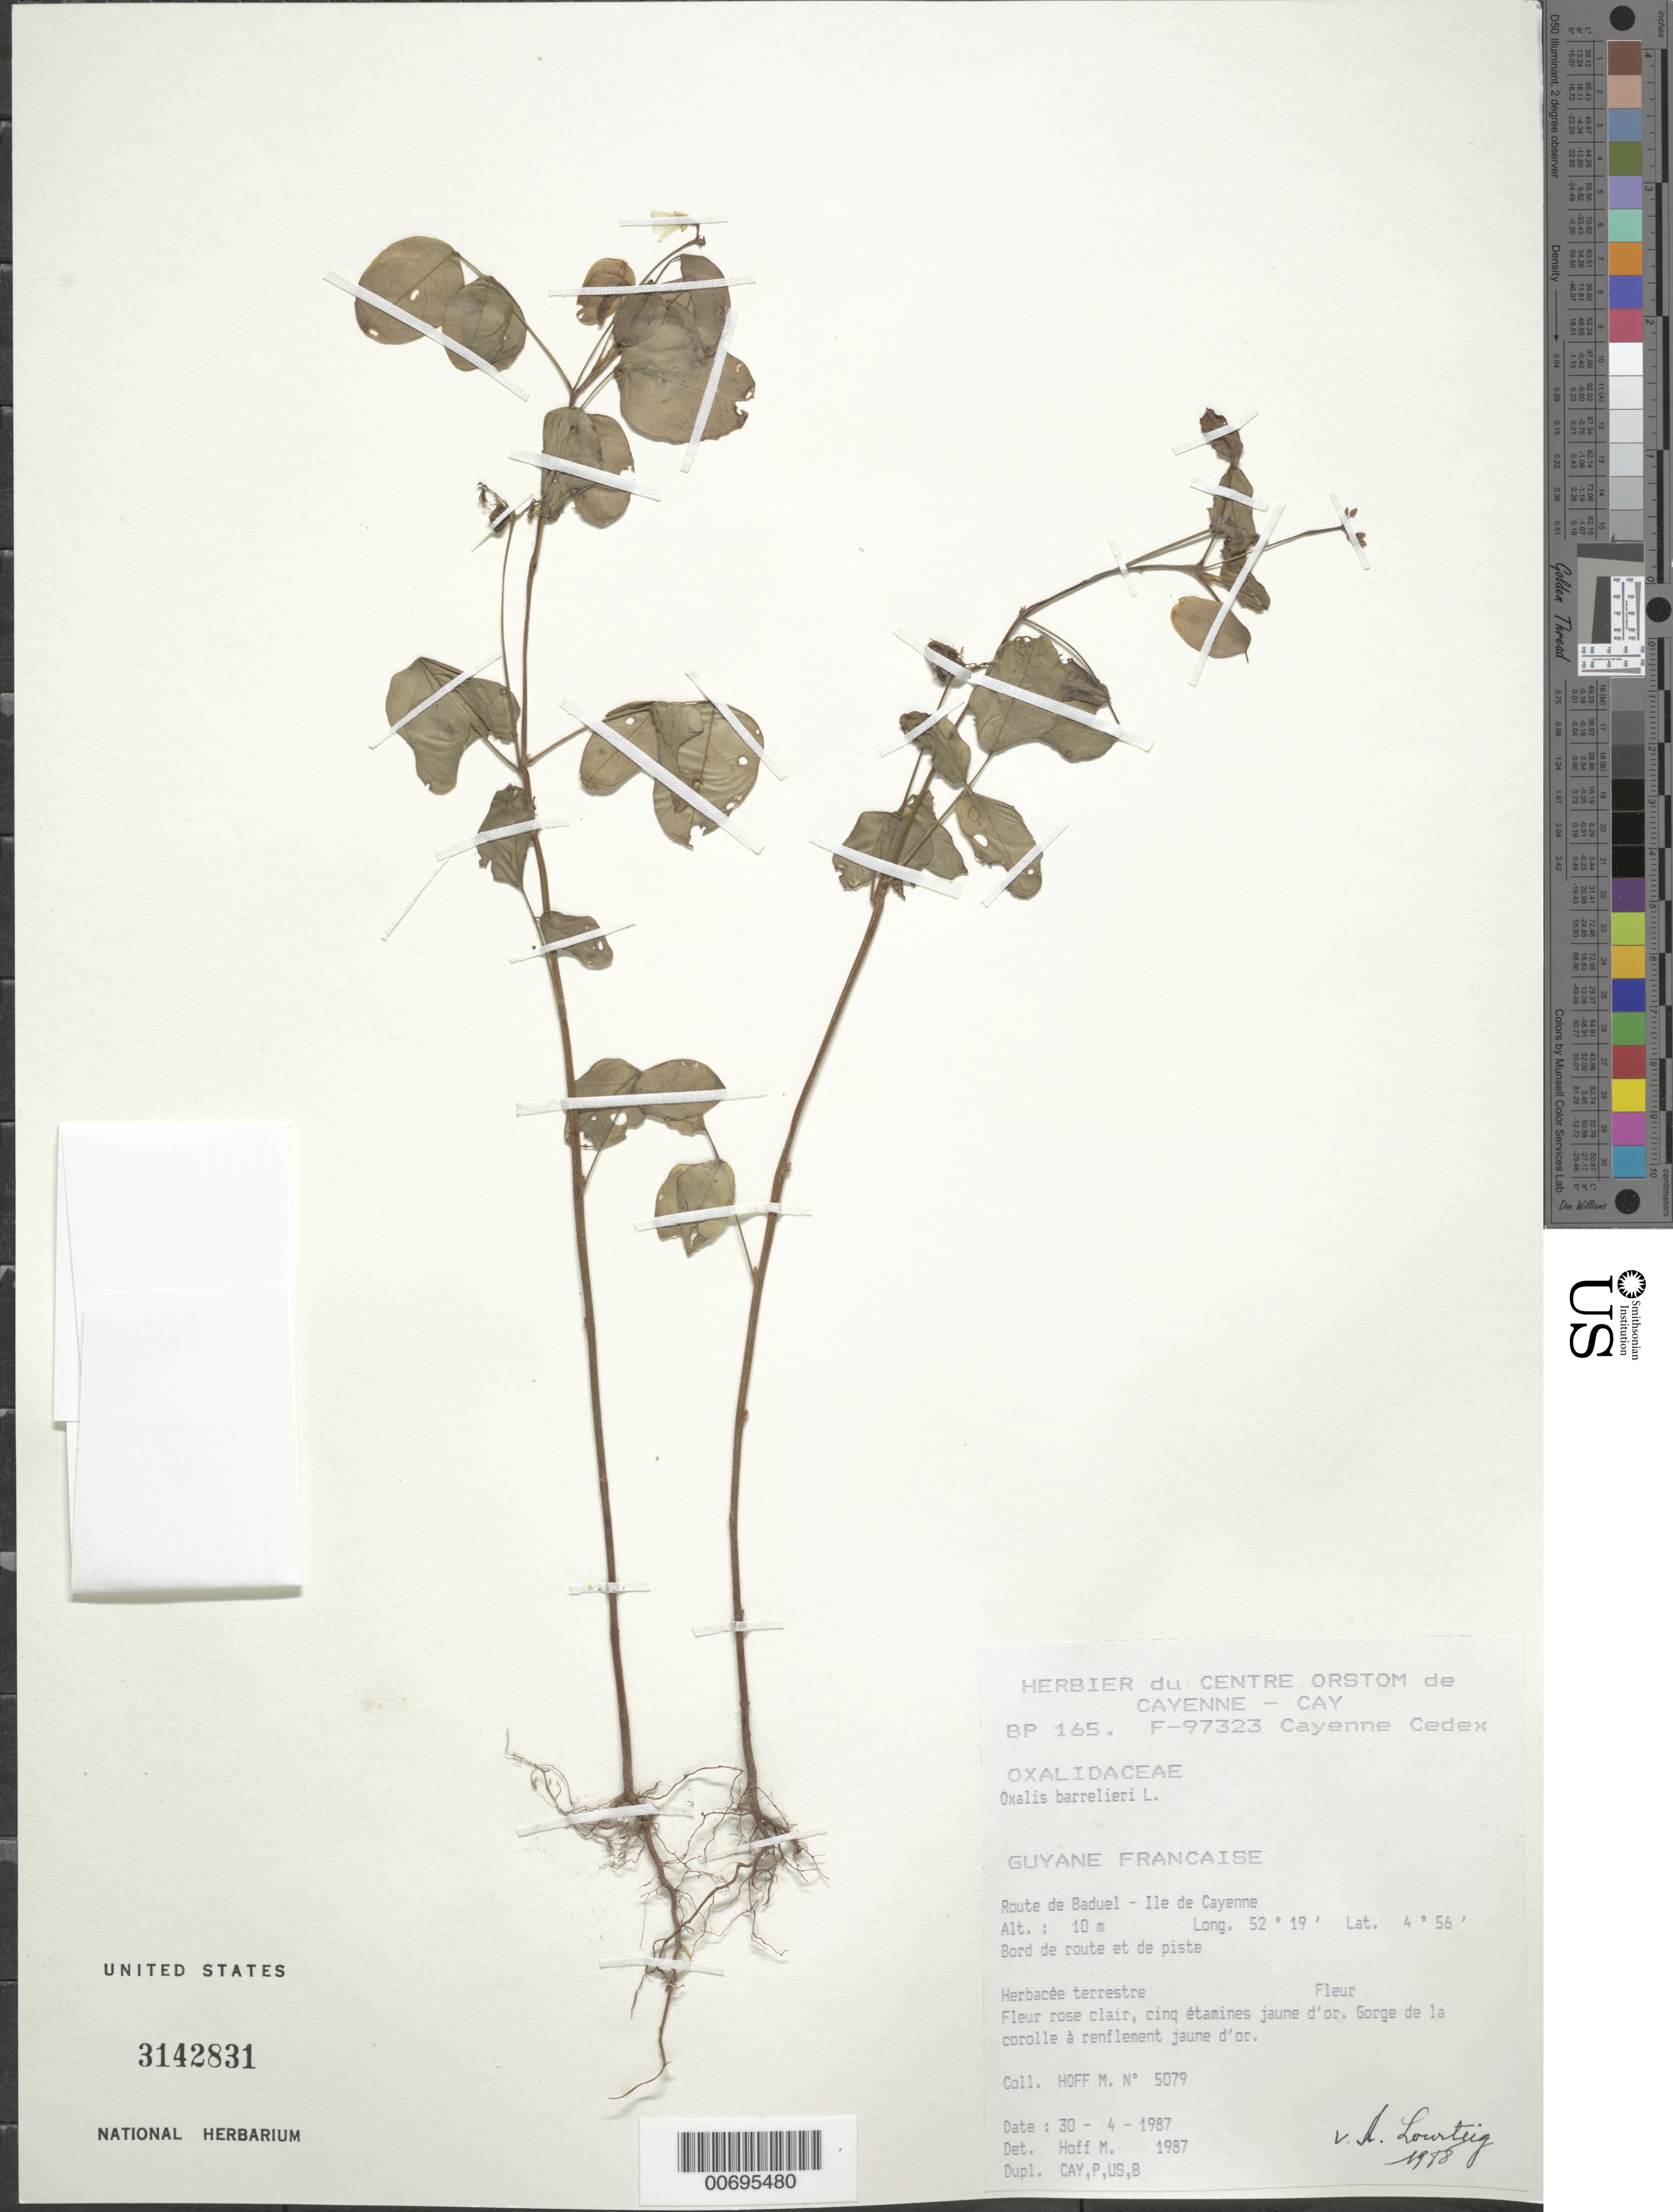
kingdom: Plantae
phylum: Tracheophyta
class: Magnoliopsida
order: Oxalidales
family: Oxalidaceae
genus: Oxalis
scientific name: Oxalis barrelieri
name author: L.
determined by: Lourteig, A.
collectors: M. Hoff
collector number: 5079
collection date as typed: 30-Apr-87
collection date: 1987-04-30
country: French Guiana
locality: Route de Baduel, Ile de Cayenne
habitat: Roadside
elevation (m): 10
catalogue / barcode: US 3142831